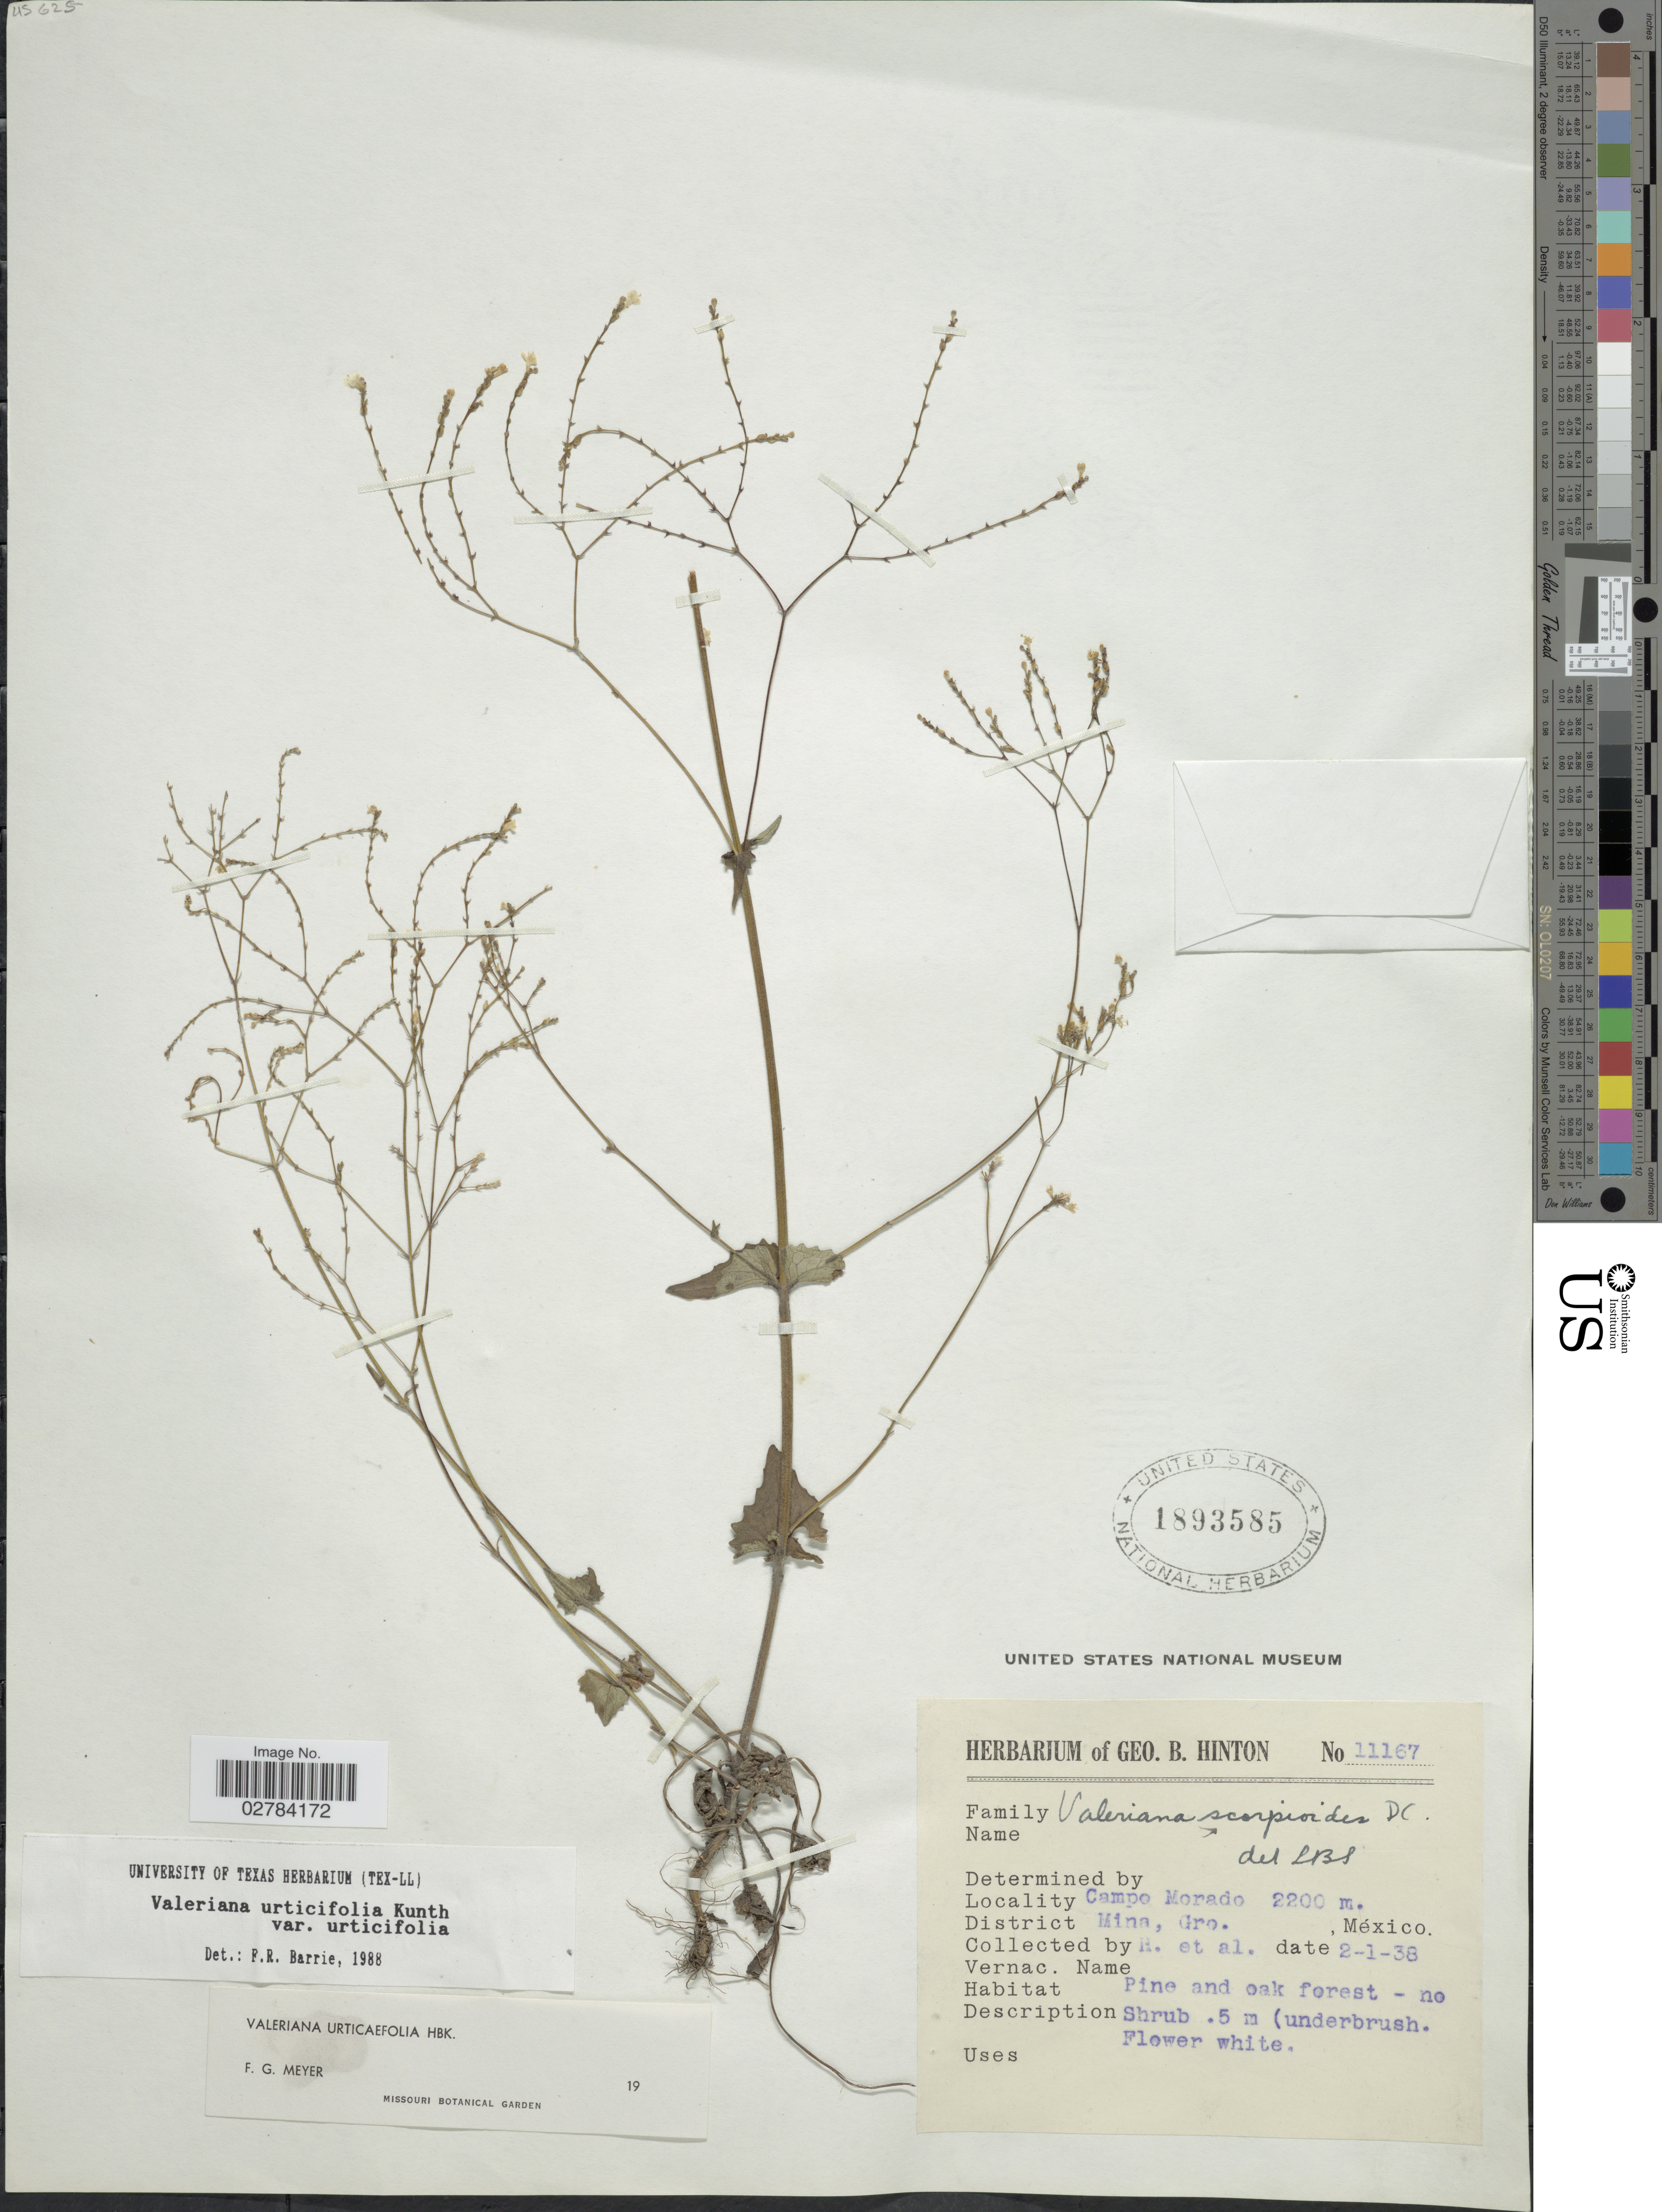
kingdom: Plantae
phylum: Tracheophyta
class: Magnoliopsida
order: Dipsacales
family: Caprifoliaceae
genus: Valeriana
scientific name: Valeriana urticifolia var. urticifolia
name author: Kunth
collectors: G. B. Hinton & et al.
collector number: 11167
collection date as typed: Transcribed d/m/y: 2/1/38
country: Mexico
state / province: Guerrero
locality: Campo Morado, District Mina.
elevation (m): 2200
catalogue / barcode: US 1893585